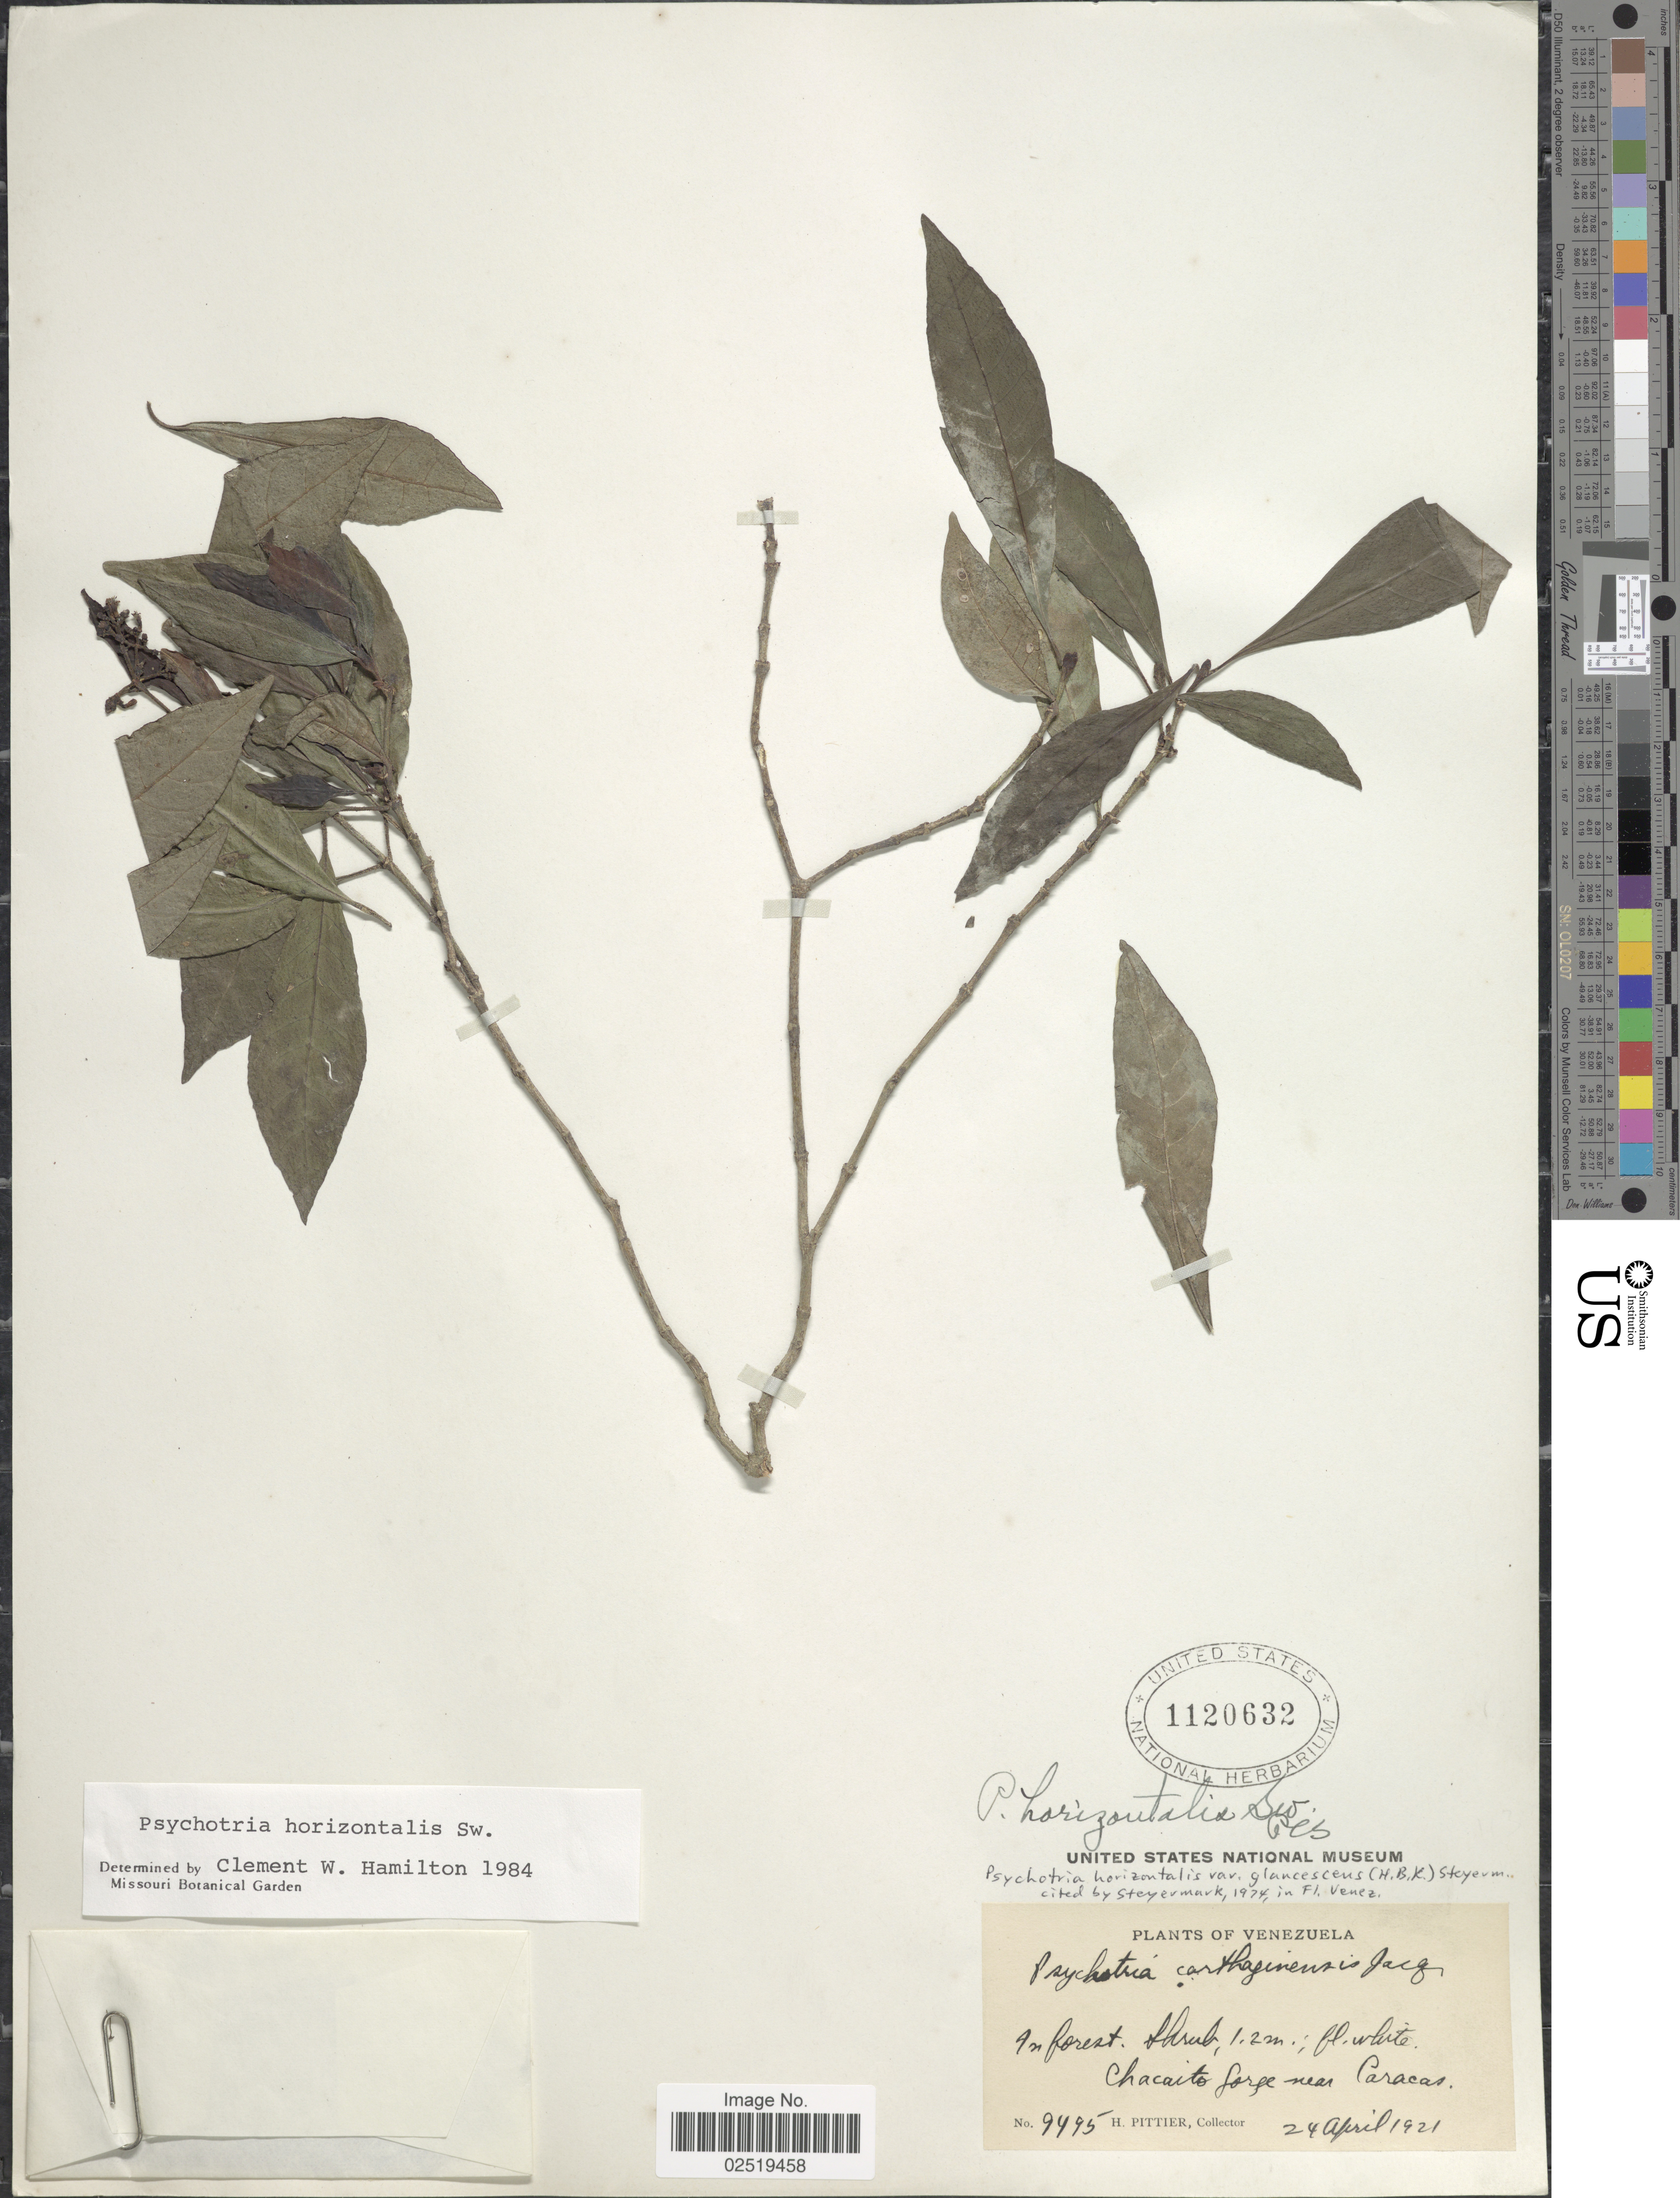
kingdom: Plantae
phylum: Tracheophyta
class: Magnoliopsida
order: Gentianales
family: Rubiaceae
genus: Psychotria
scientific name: Psychotria horizontalis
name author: Sw.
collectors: H. F. Pittier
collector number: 9495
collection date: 1921-04-24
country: Venezuela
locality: Chacaito gorge near Carcacas.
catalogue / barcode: US 1120632